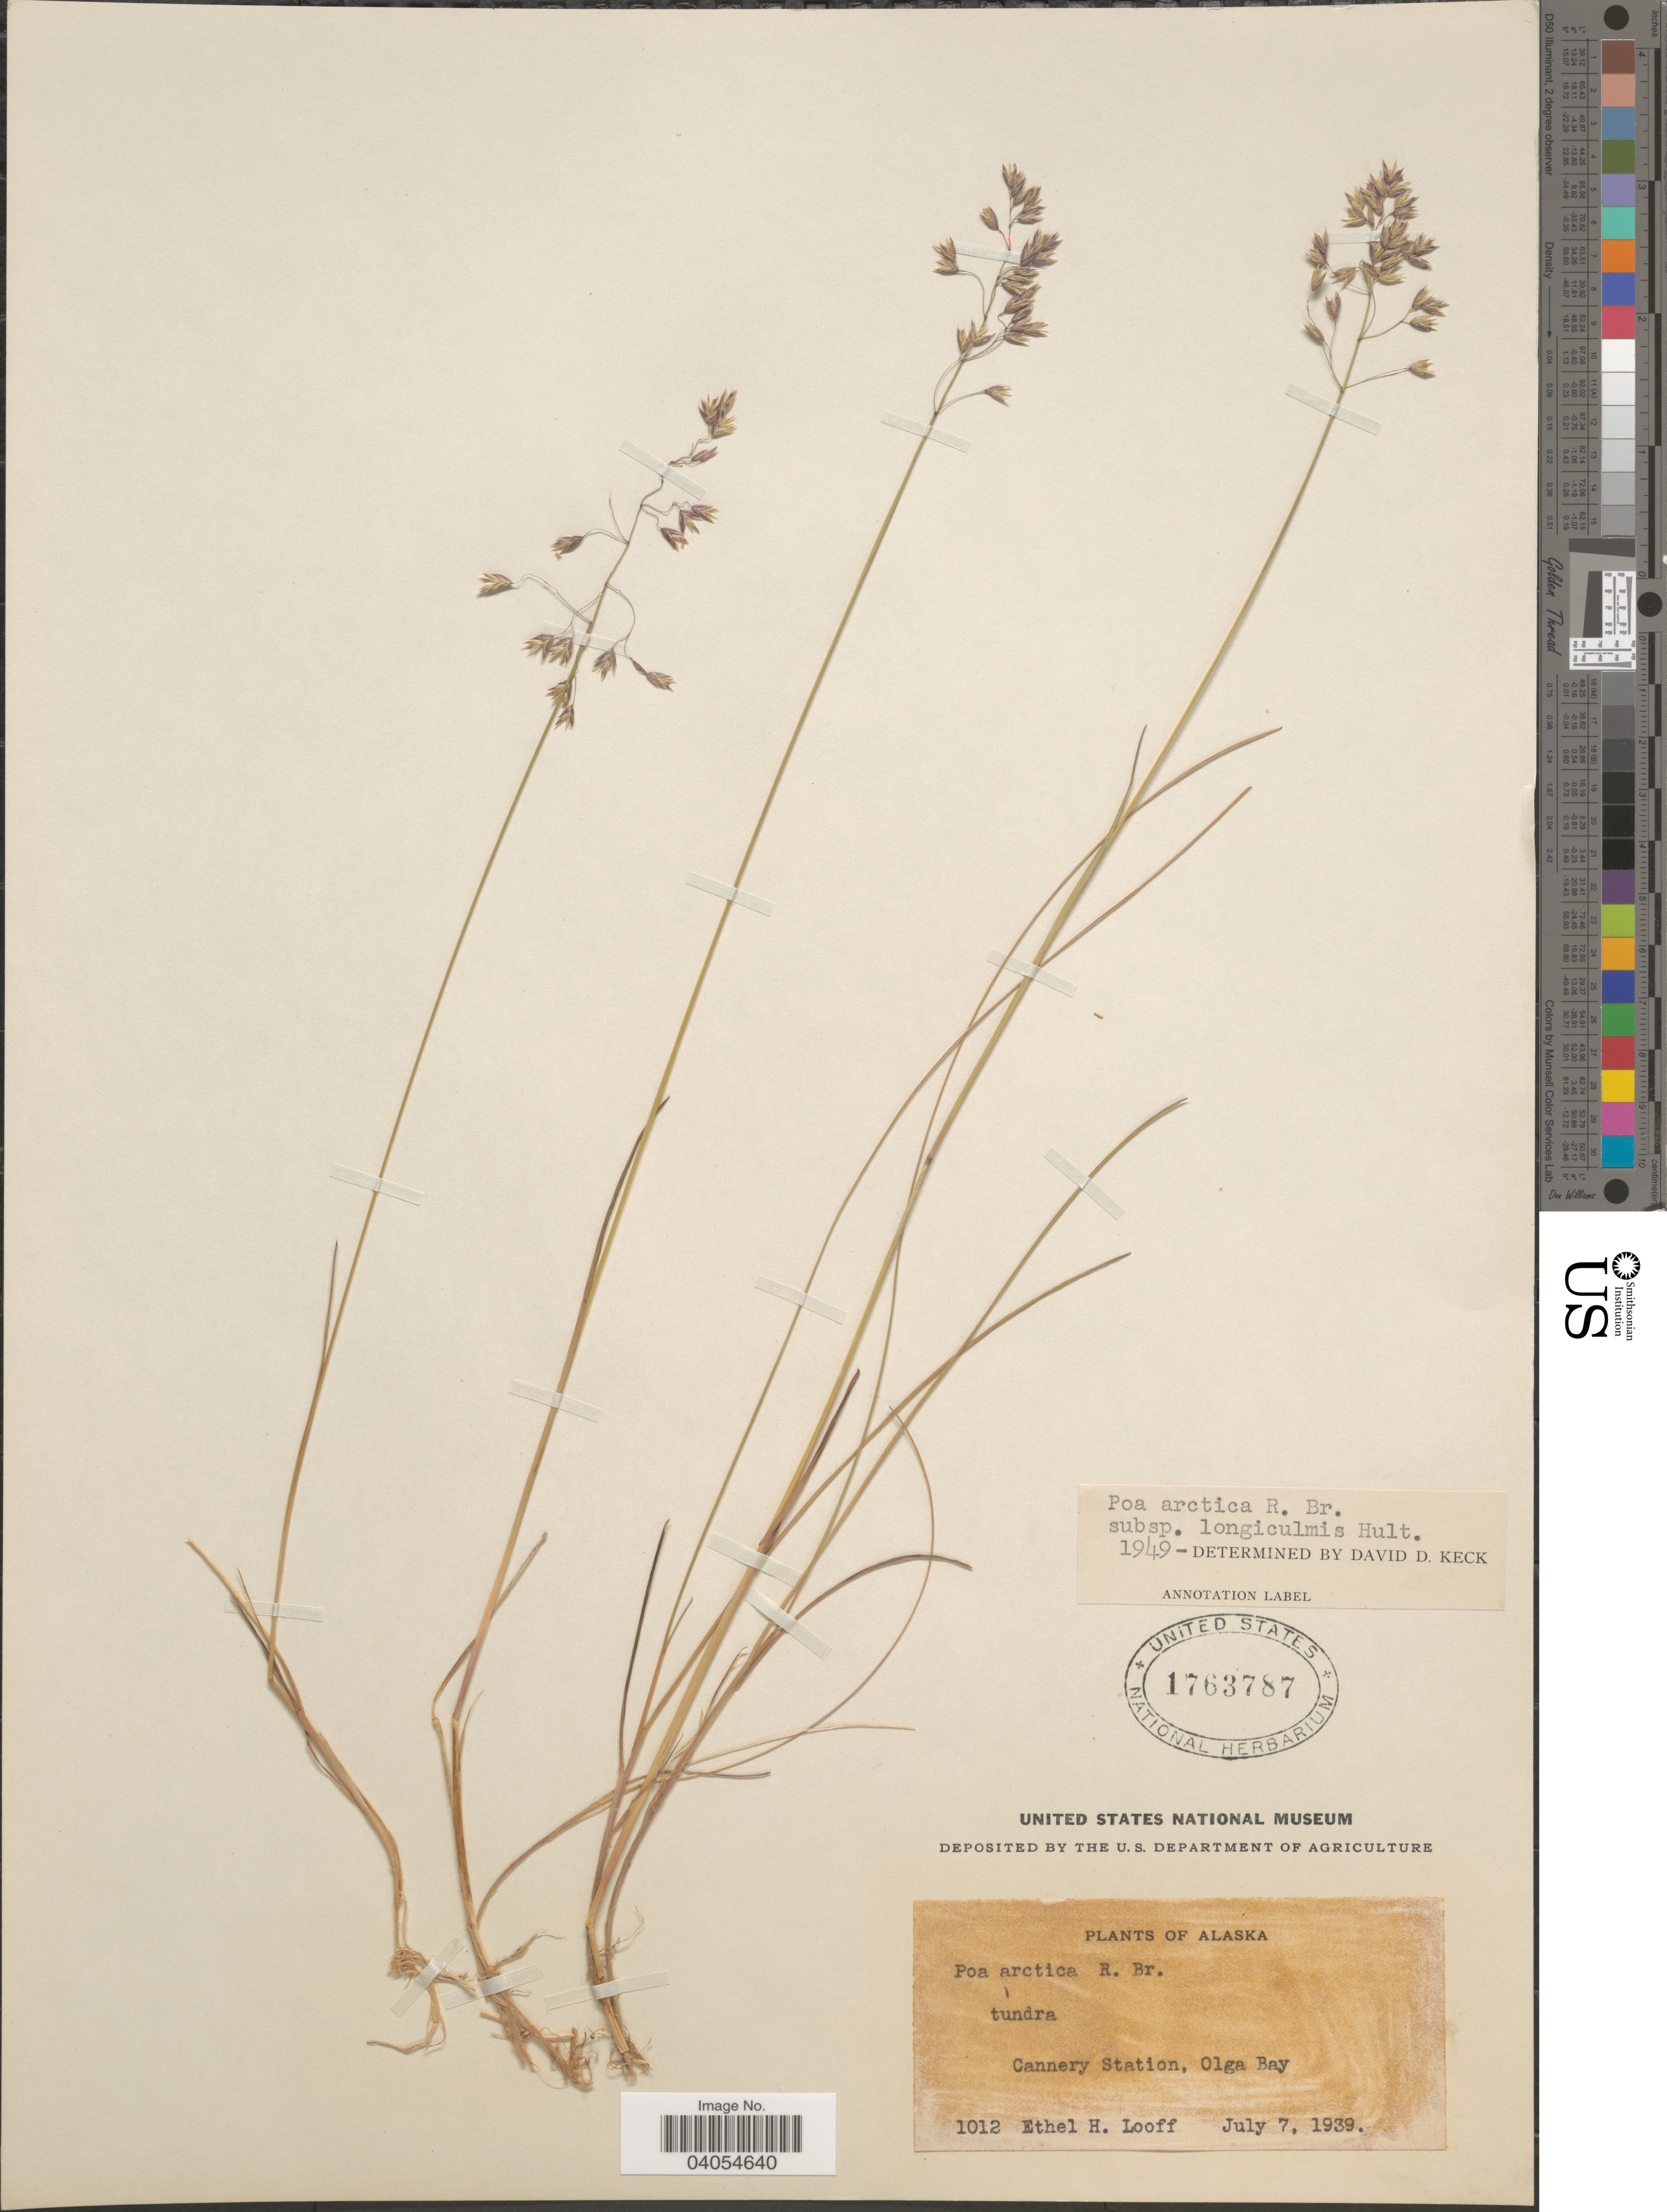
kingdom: Plantae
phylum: Tracheophyta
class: Liliopsida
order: Poales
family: Poaceae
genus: Poa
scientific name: Poa arctica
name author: R. Br.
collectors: E. Looff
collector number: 1012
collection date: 1939-07-07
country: United States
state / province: Alaska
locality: Cannery Station, Olga Bay.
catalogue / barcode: US 1763787